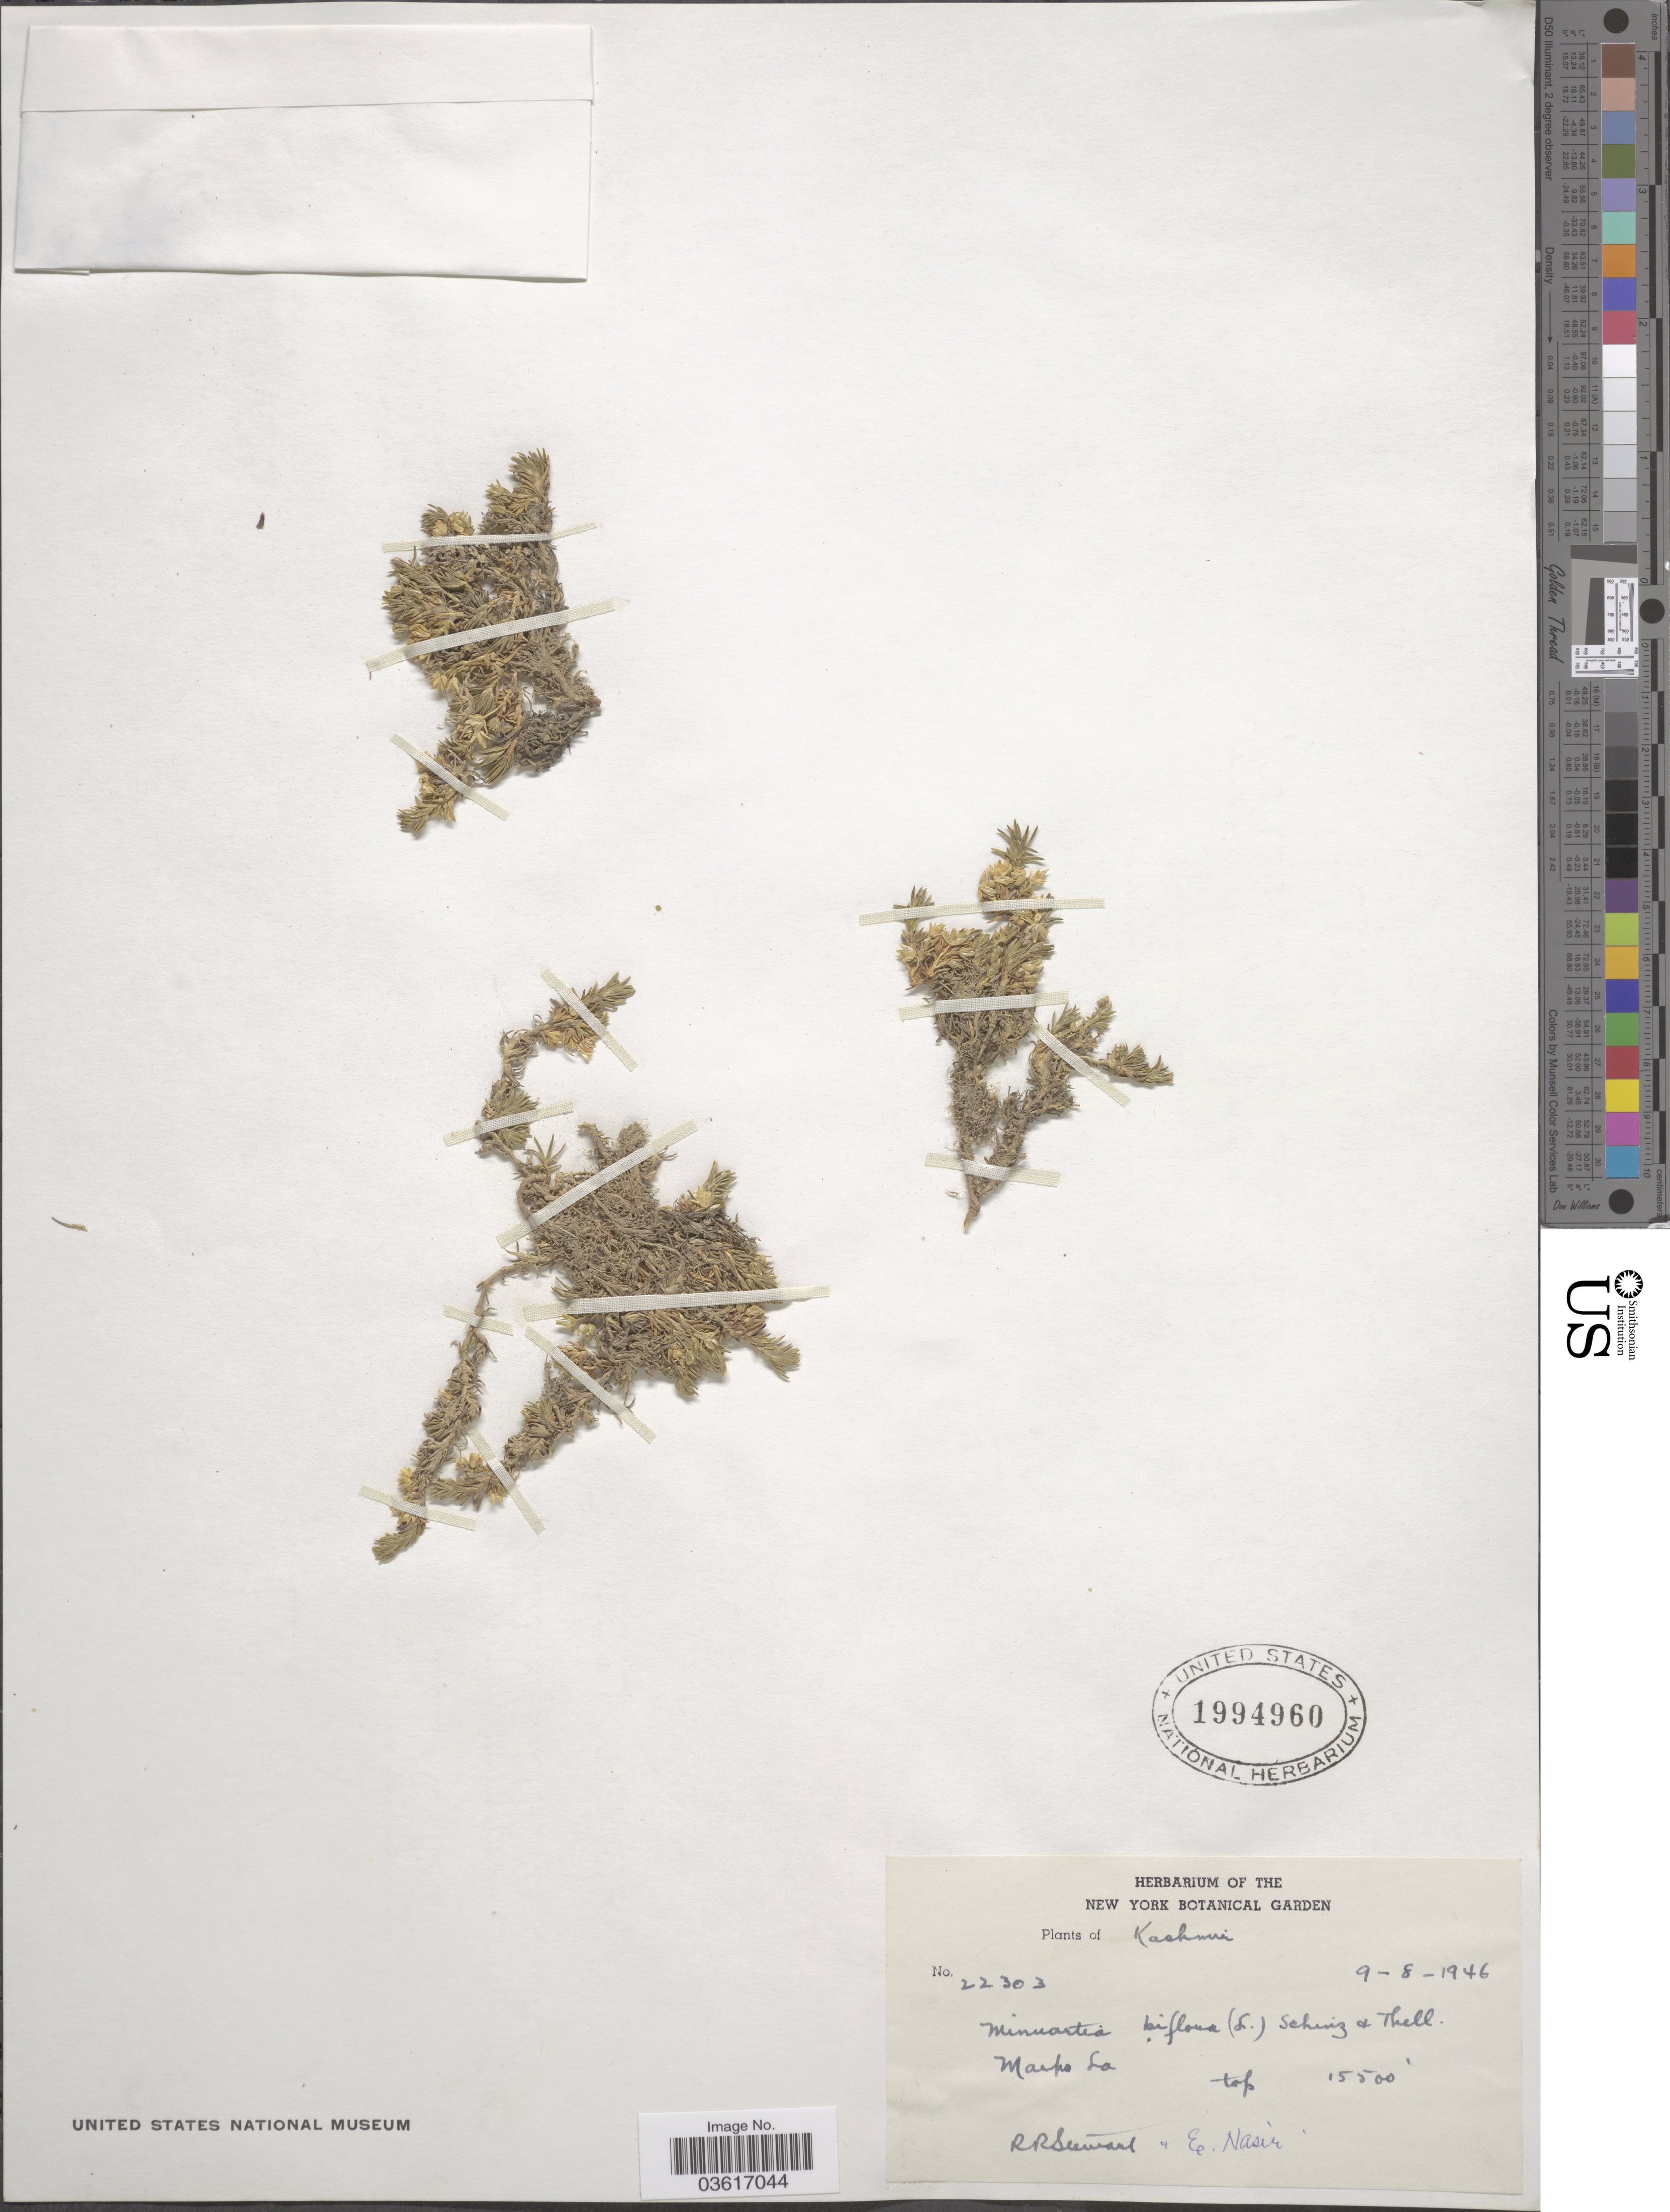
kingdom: Plantae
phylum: Tracheophyta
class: Magnoliopsida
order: Caryophyllales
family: Caryophyllaceae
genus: Cherleria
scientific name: Cherleria biflora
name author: (L.) A.J. Moore & Dillenb.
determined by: Strong, Mark T., (BOT), Smithsonian Institution - National Museum of Natural History (UNITED STATES)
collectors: R. Stewart & E. Nasir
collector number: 22303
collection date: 1946-08-09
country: India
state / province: Jammu and Kashmir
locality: Kashmir. Marpo La.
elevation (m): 4724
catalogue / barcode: US 1994960